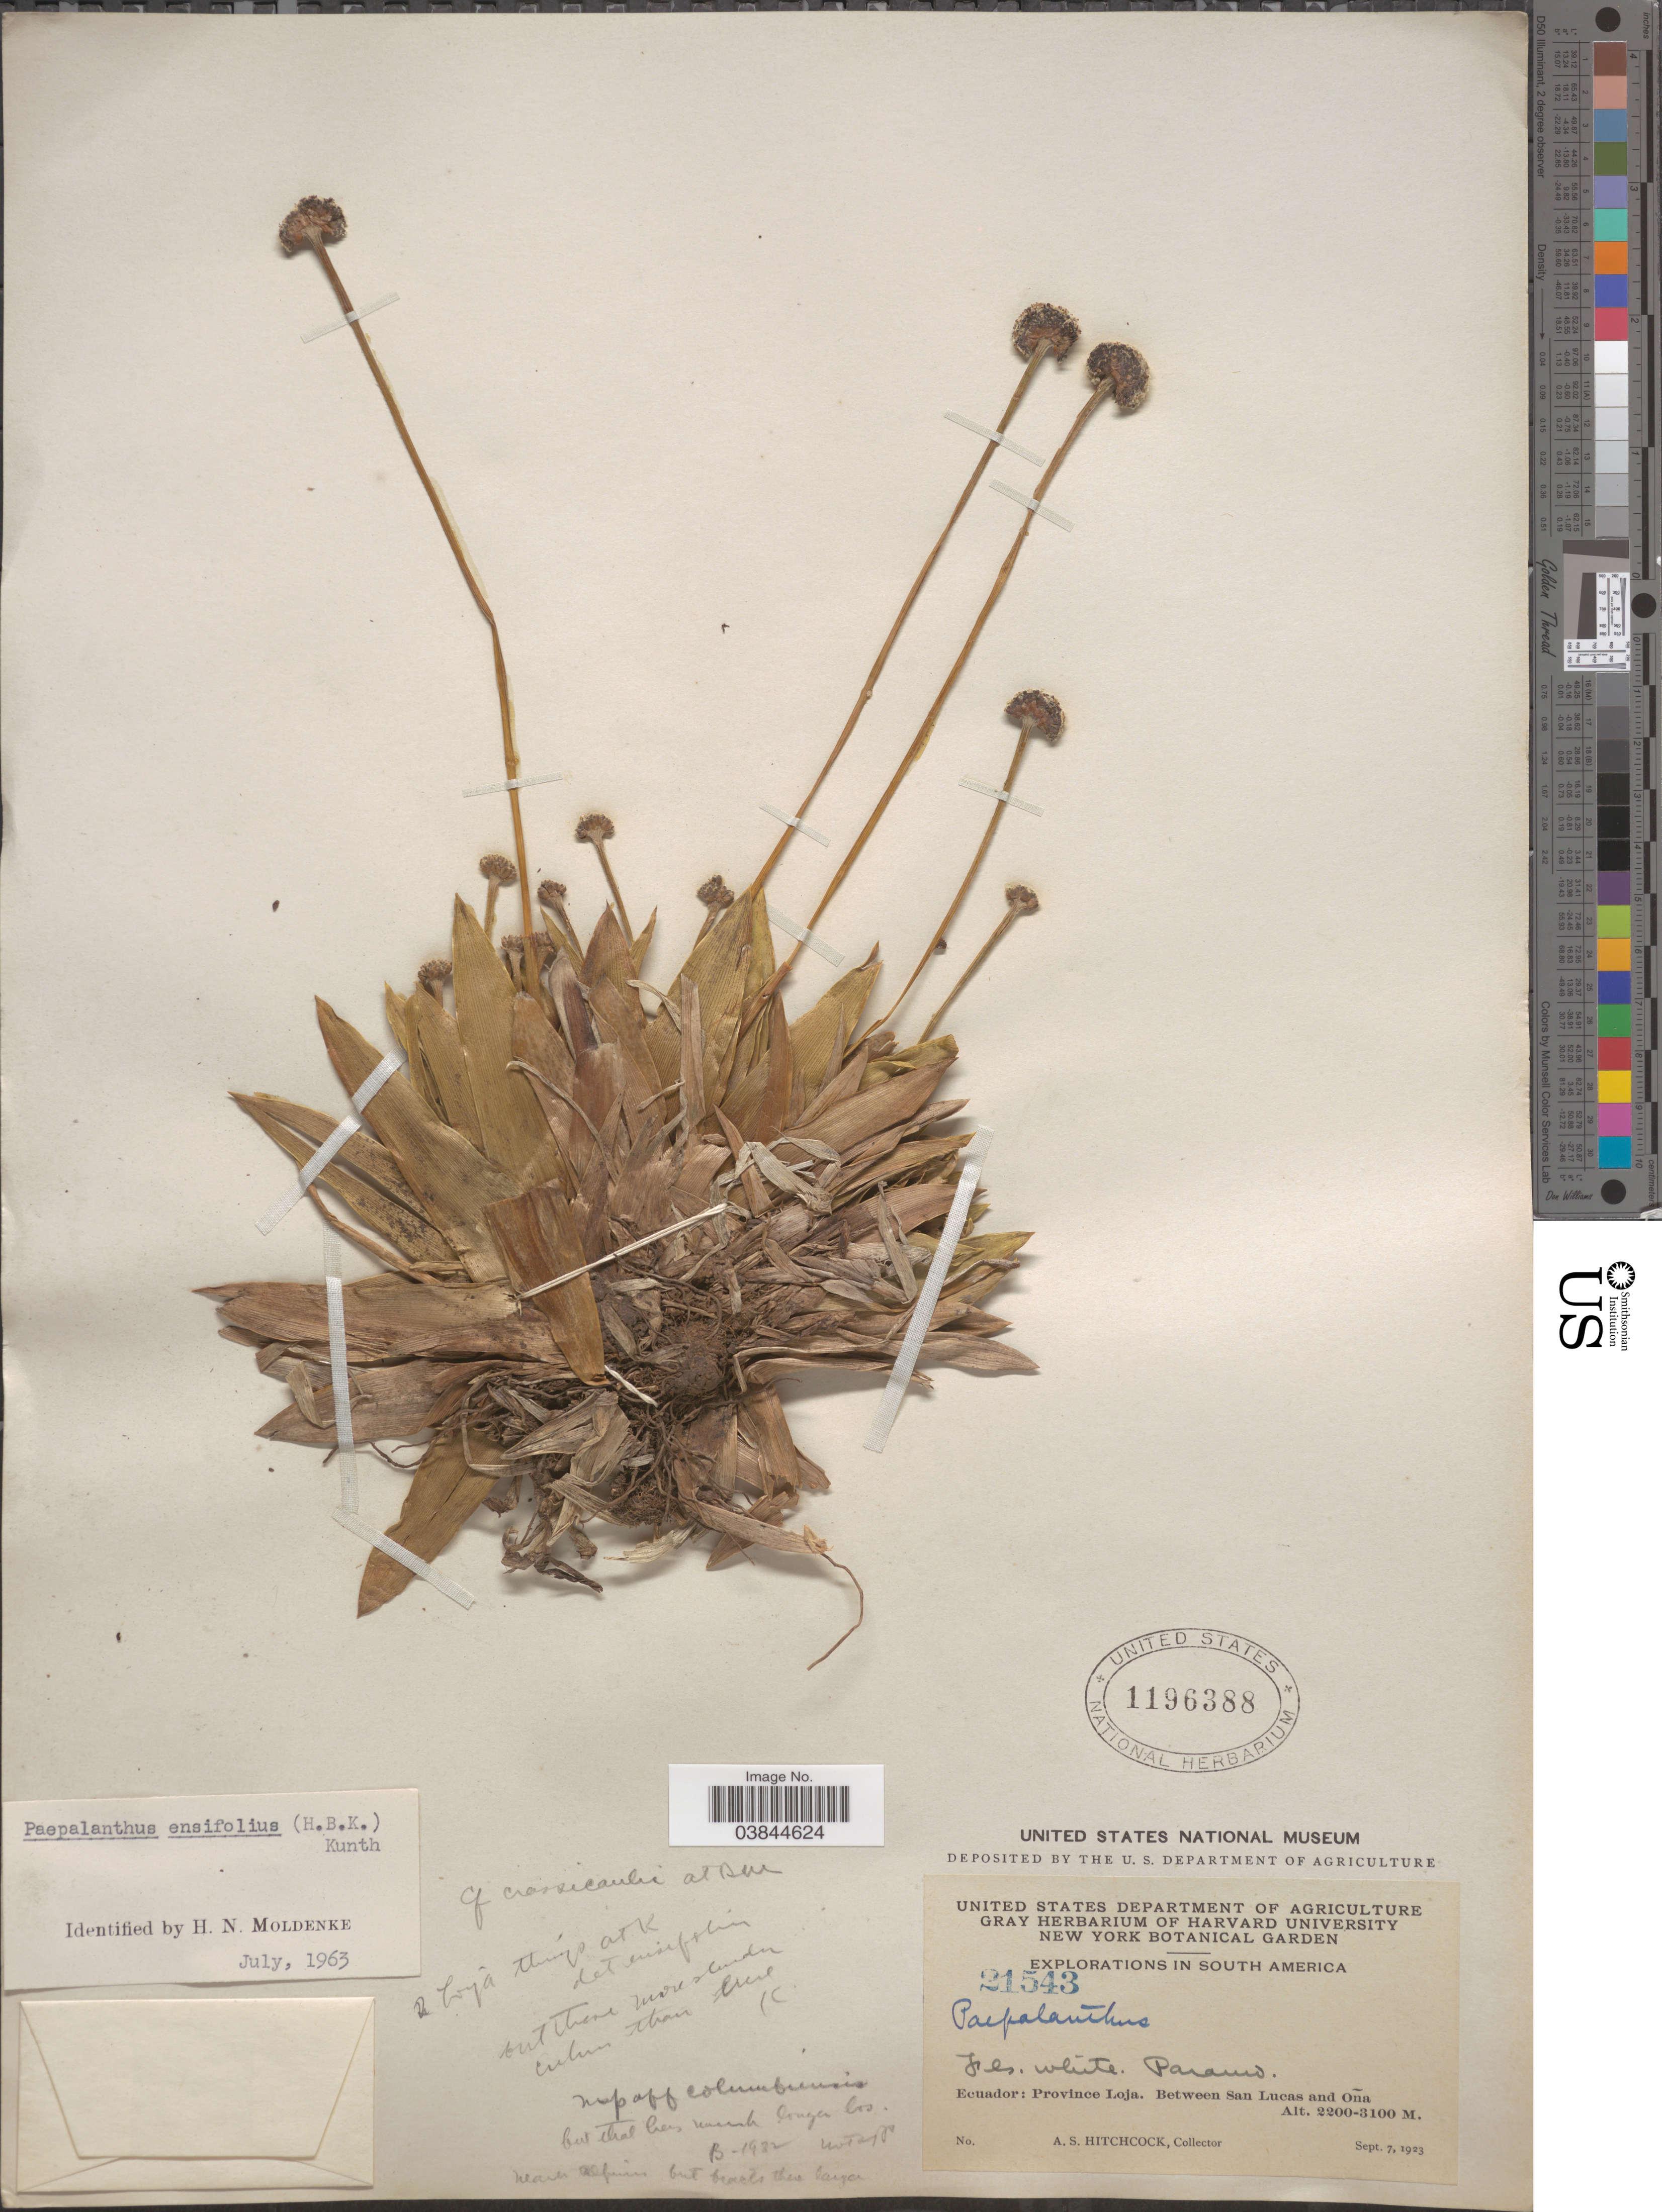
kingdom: Plantae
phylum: Tracheophyta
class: Liliopsida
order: Poales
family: Eriocaulaceae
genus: Paepalanthus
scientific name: Paepalanthus celsus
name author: Tissot-Sq.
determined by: Sauthier, Laura Jeanne, (SPF), Universidade de Sao Paulo (BRAZIL)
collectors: A. S. Hitchcock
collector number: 21543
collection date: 1923-09-07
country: Ecuador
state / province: Loja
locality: Between San Lucas and Oña.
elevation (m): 2200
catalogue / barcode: US 1196388